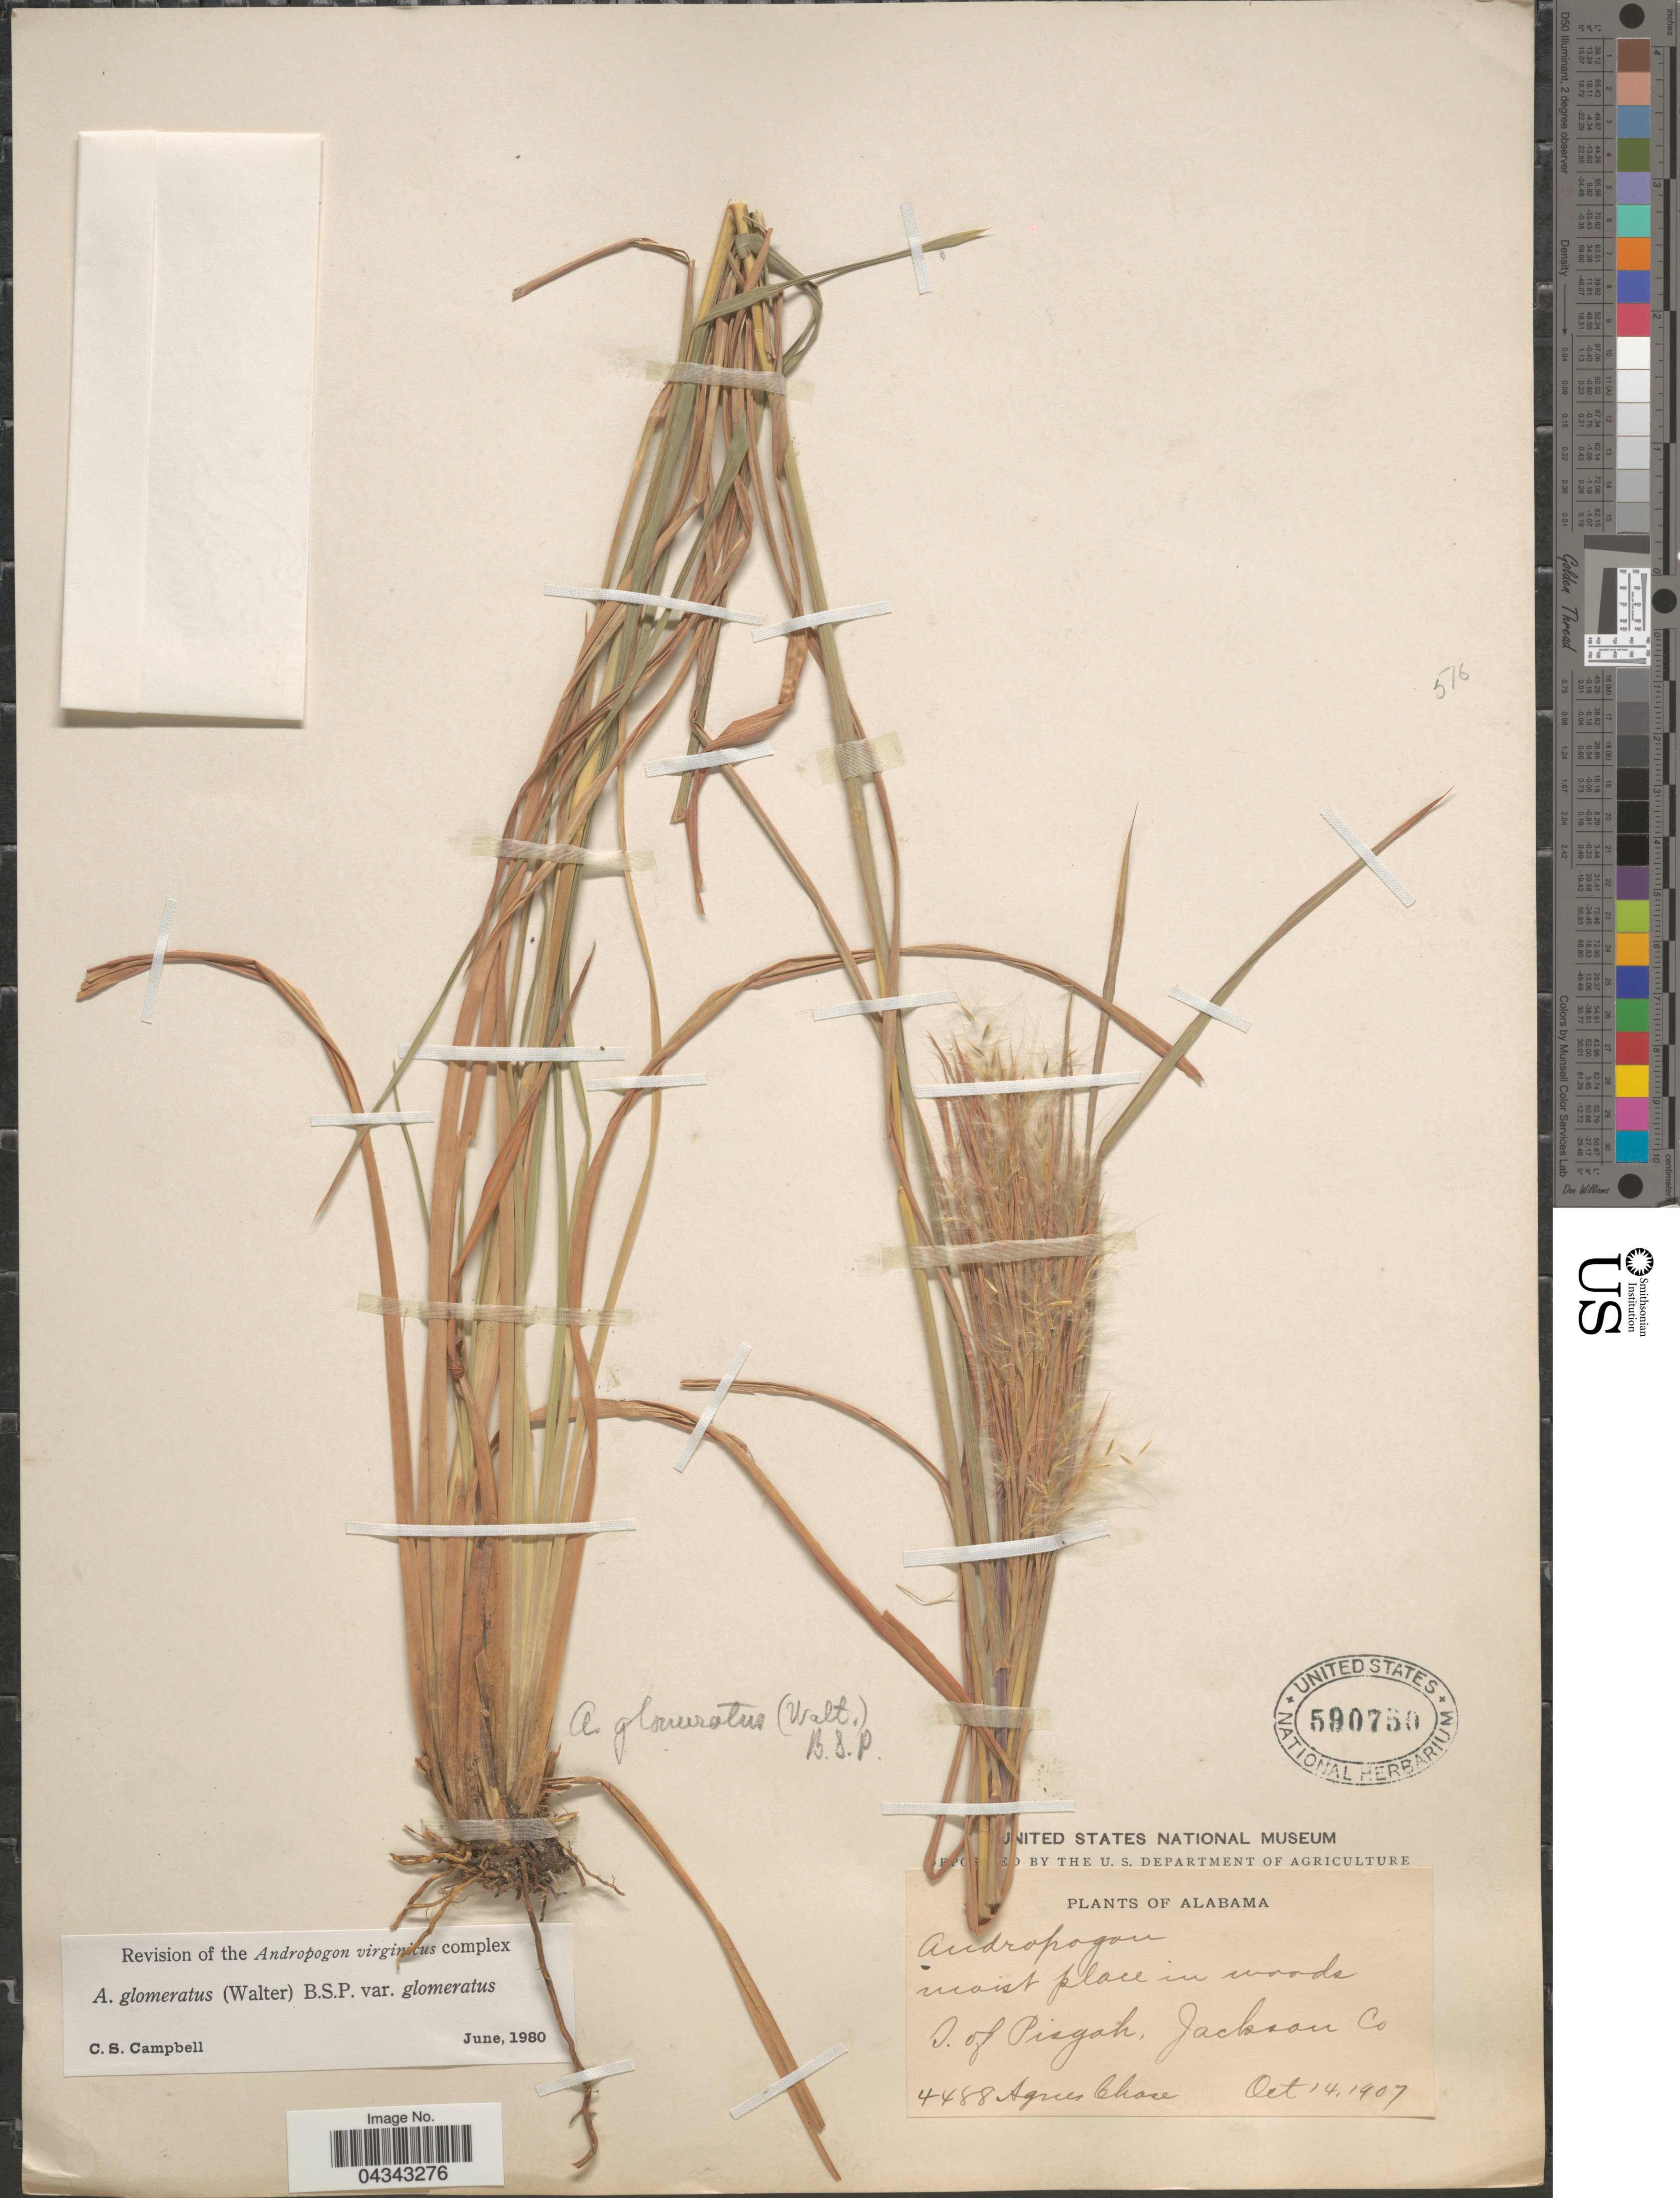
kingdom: Plantae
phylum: Tracheophyta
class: Liliopsida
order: Poales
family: Poaceae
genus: Andropogon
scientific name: Andropogon glomeratus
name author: (Walter) Britton, Stearns & Poggenb.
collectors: A. Chase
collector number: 4488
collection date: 1907-10-14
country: United States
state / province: Alabama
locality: Moist place in woods. S. of Pisgah, Jackson Co.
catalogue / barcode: US 590750